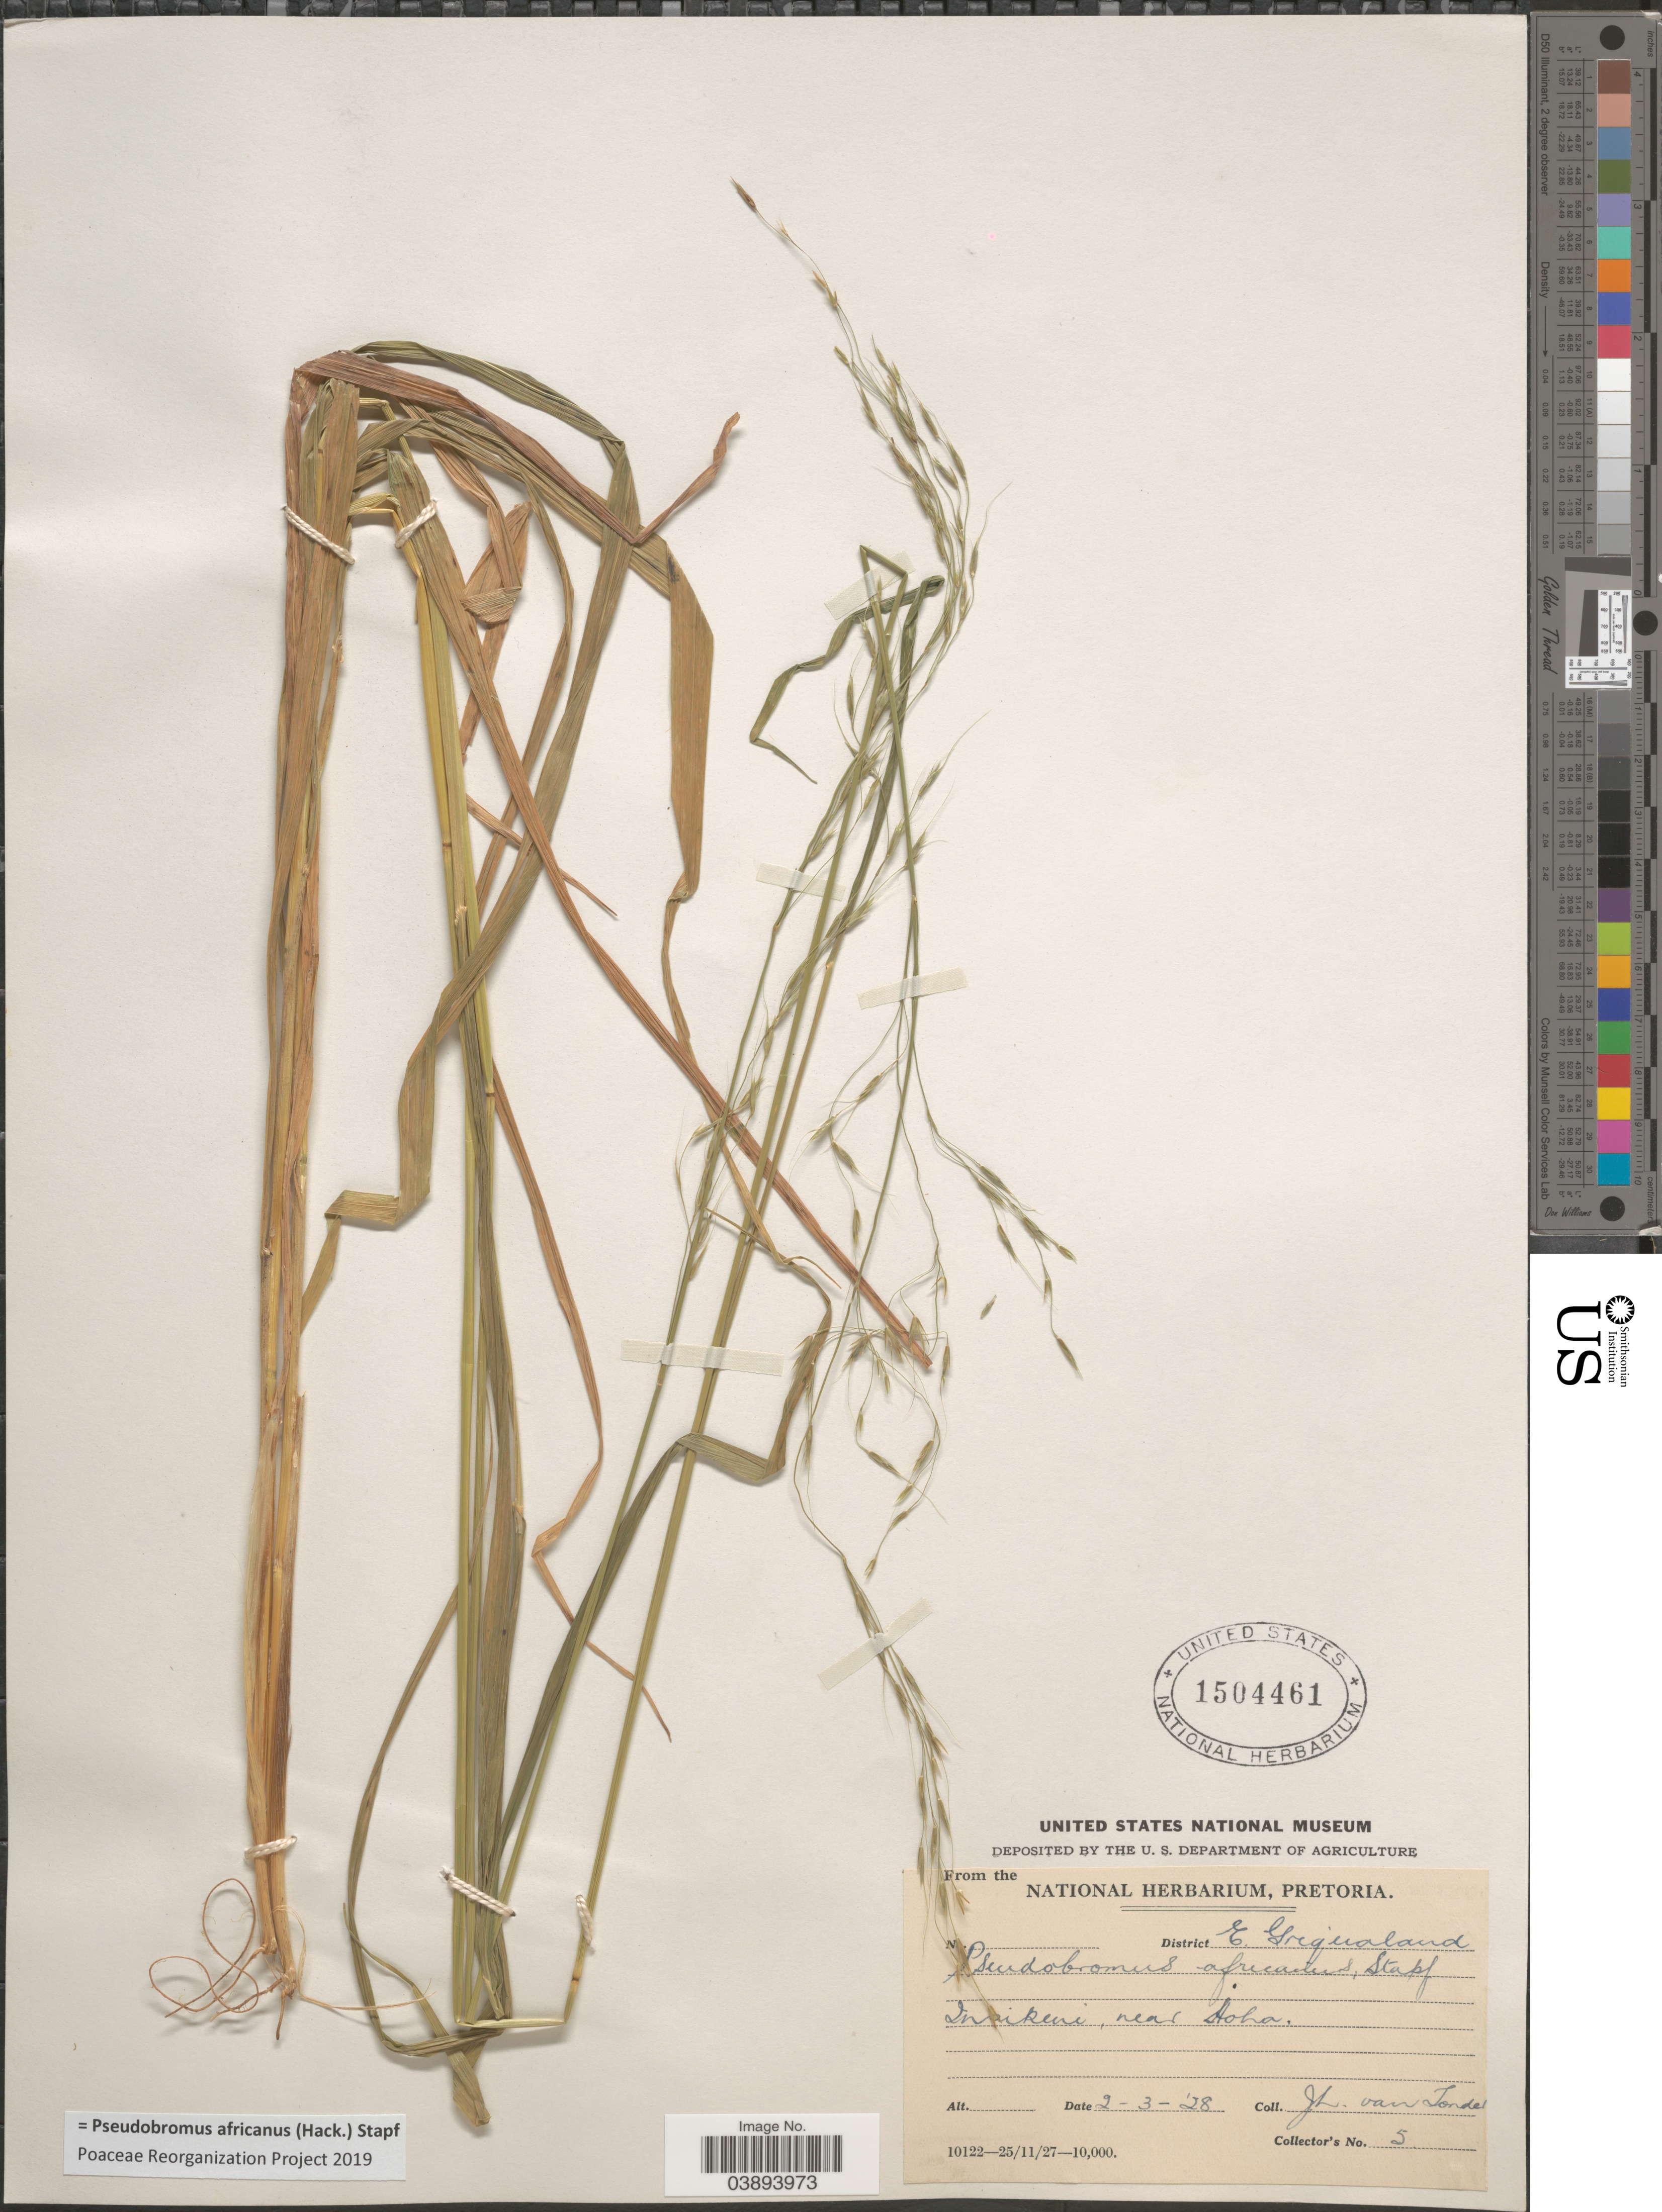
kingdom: Plantae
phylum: Tracheophyta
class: Liliopsida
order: Poales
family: Poaceae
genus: Pseudobromus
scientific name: Pseudobromus africanus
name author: (Hack.) Stapf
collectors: J. Tondel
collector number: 5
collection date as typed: Transcribed d/m/y: 2/3/28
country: South Africa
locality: District E. Griqualand. Inaikeni, near Hoha. [interpreted]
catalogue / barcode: US 1504461